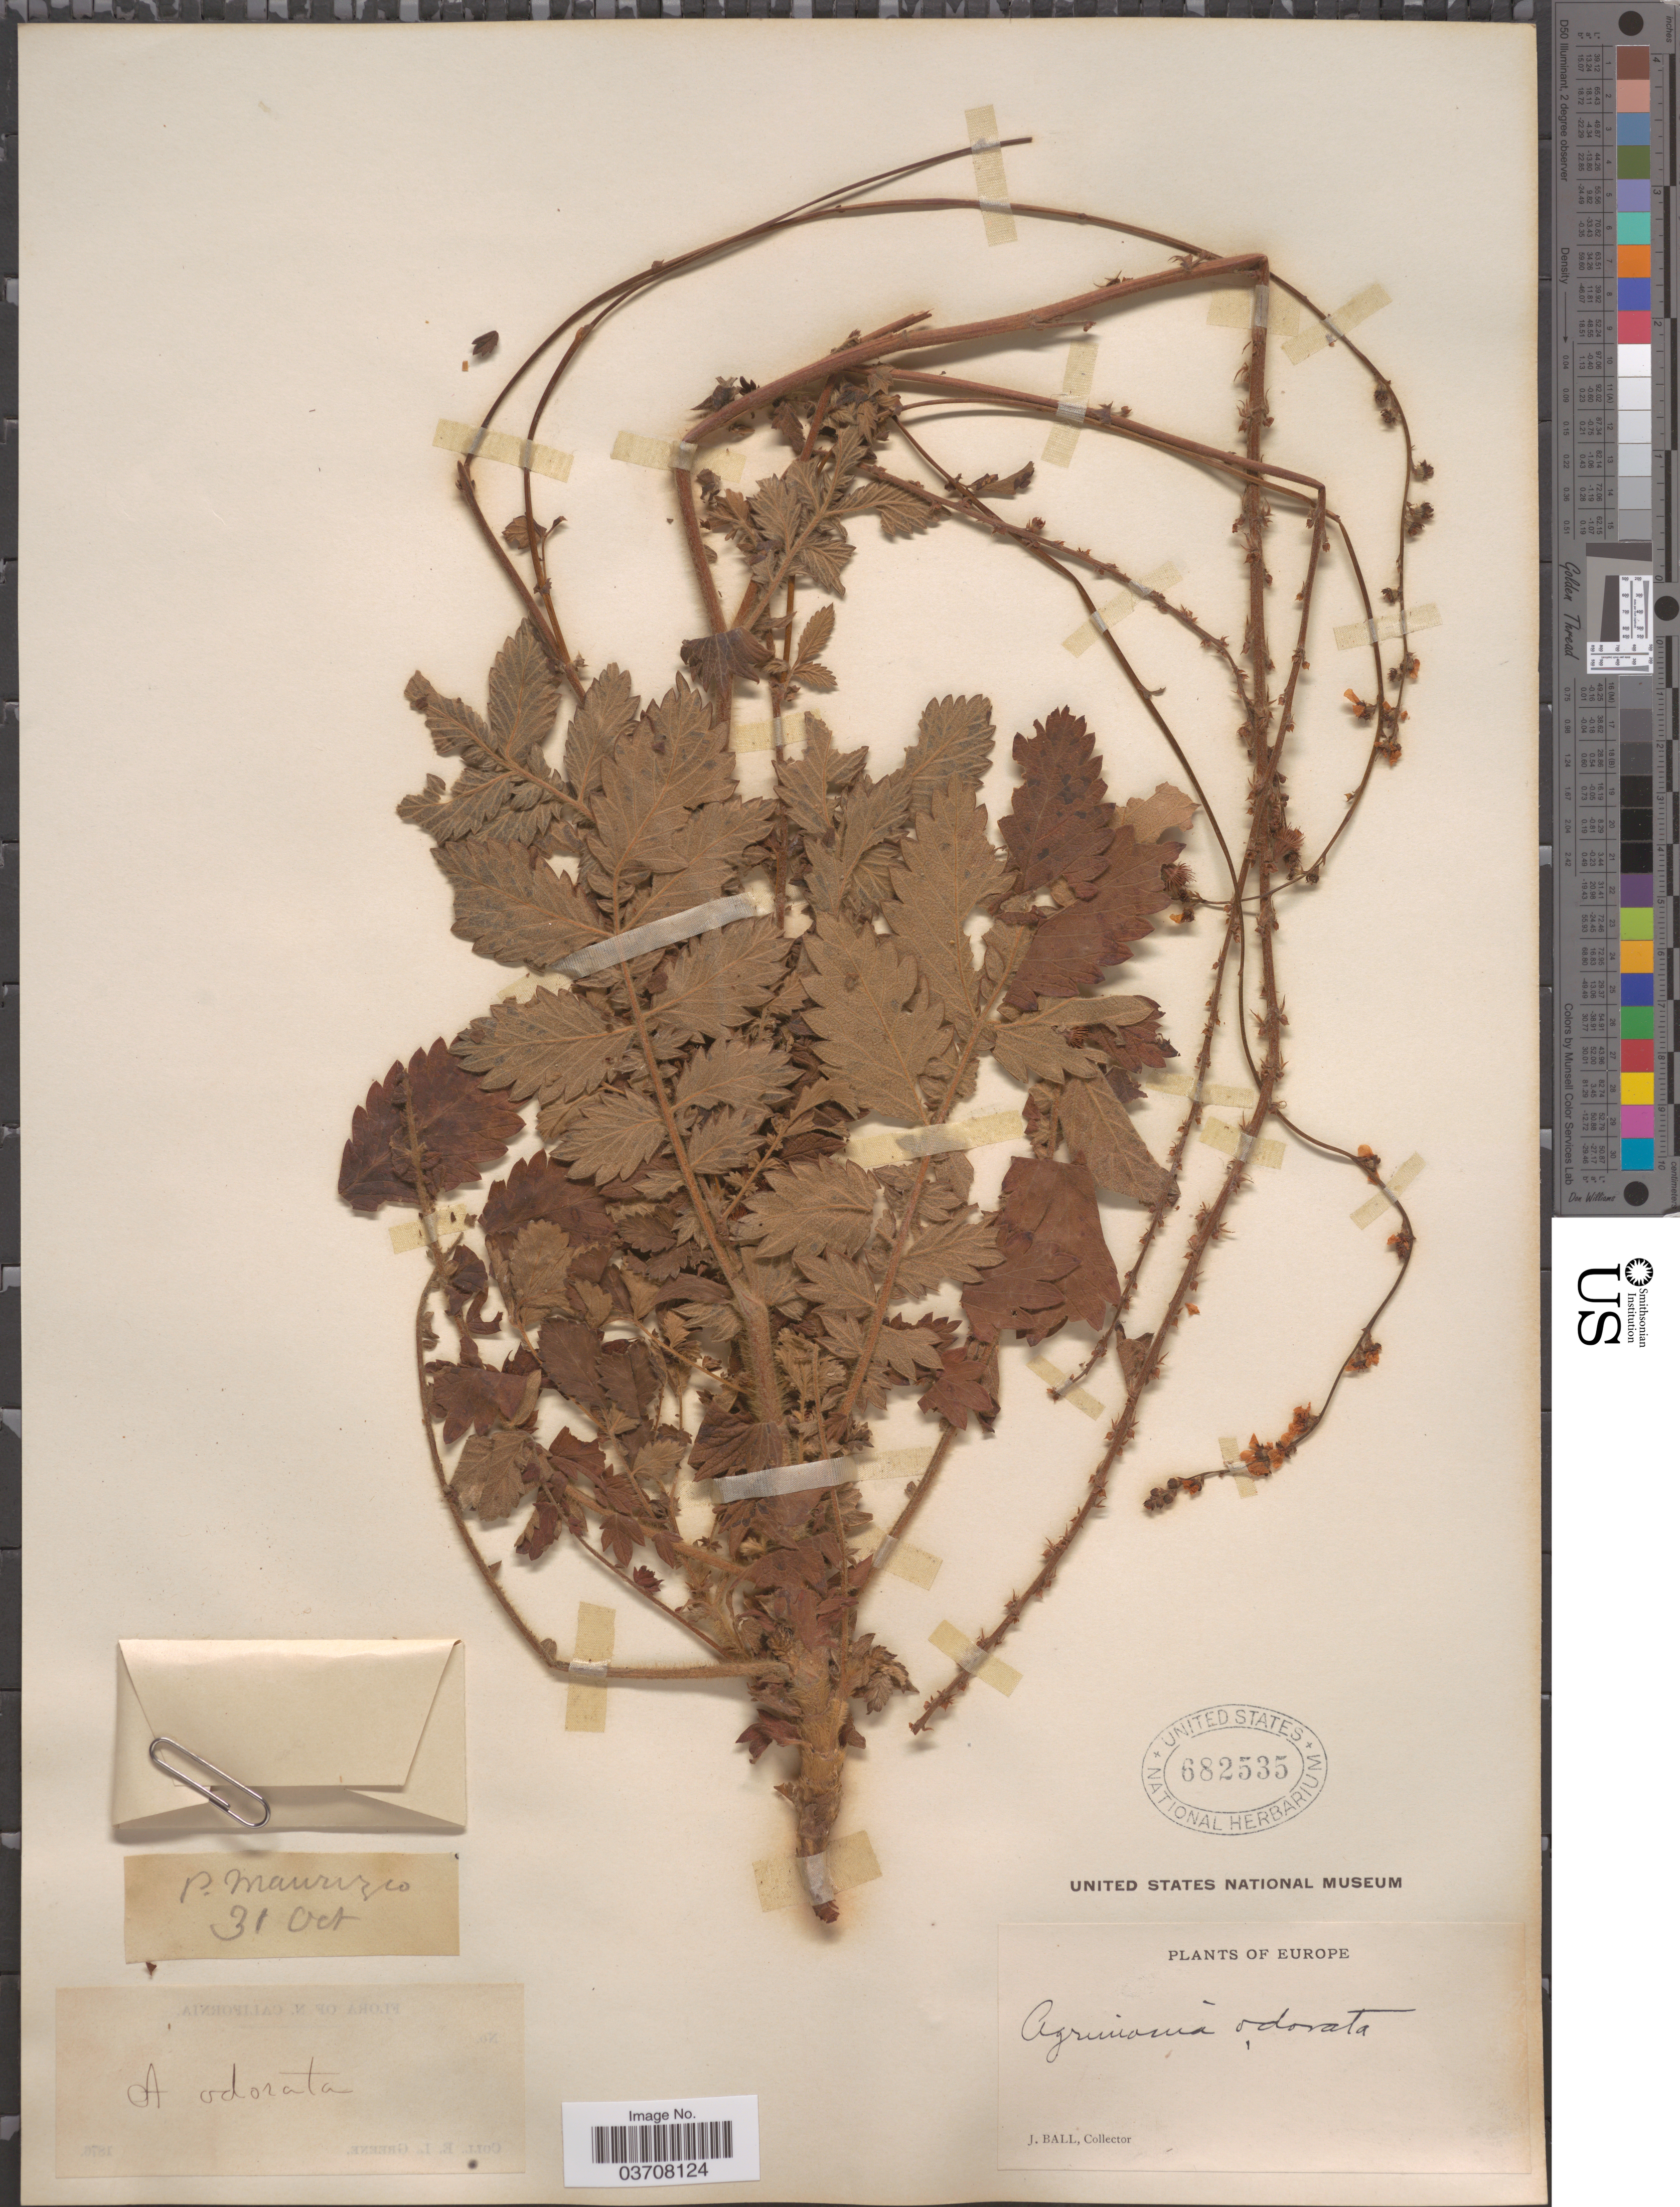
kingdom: Plantae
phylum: Tracheophyta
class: Magnoliopsida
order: Rosales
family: Rosaceae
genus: Agrimonia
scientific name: Agrimonia odorata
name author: Mill.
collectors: E. L. Greene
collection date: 1976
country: United States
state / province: California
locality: N. California.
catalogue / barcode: US 682535-2